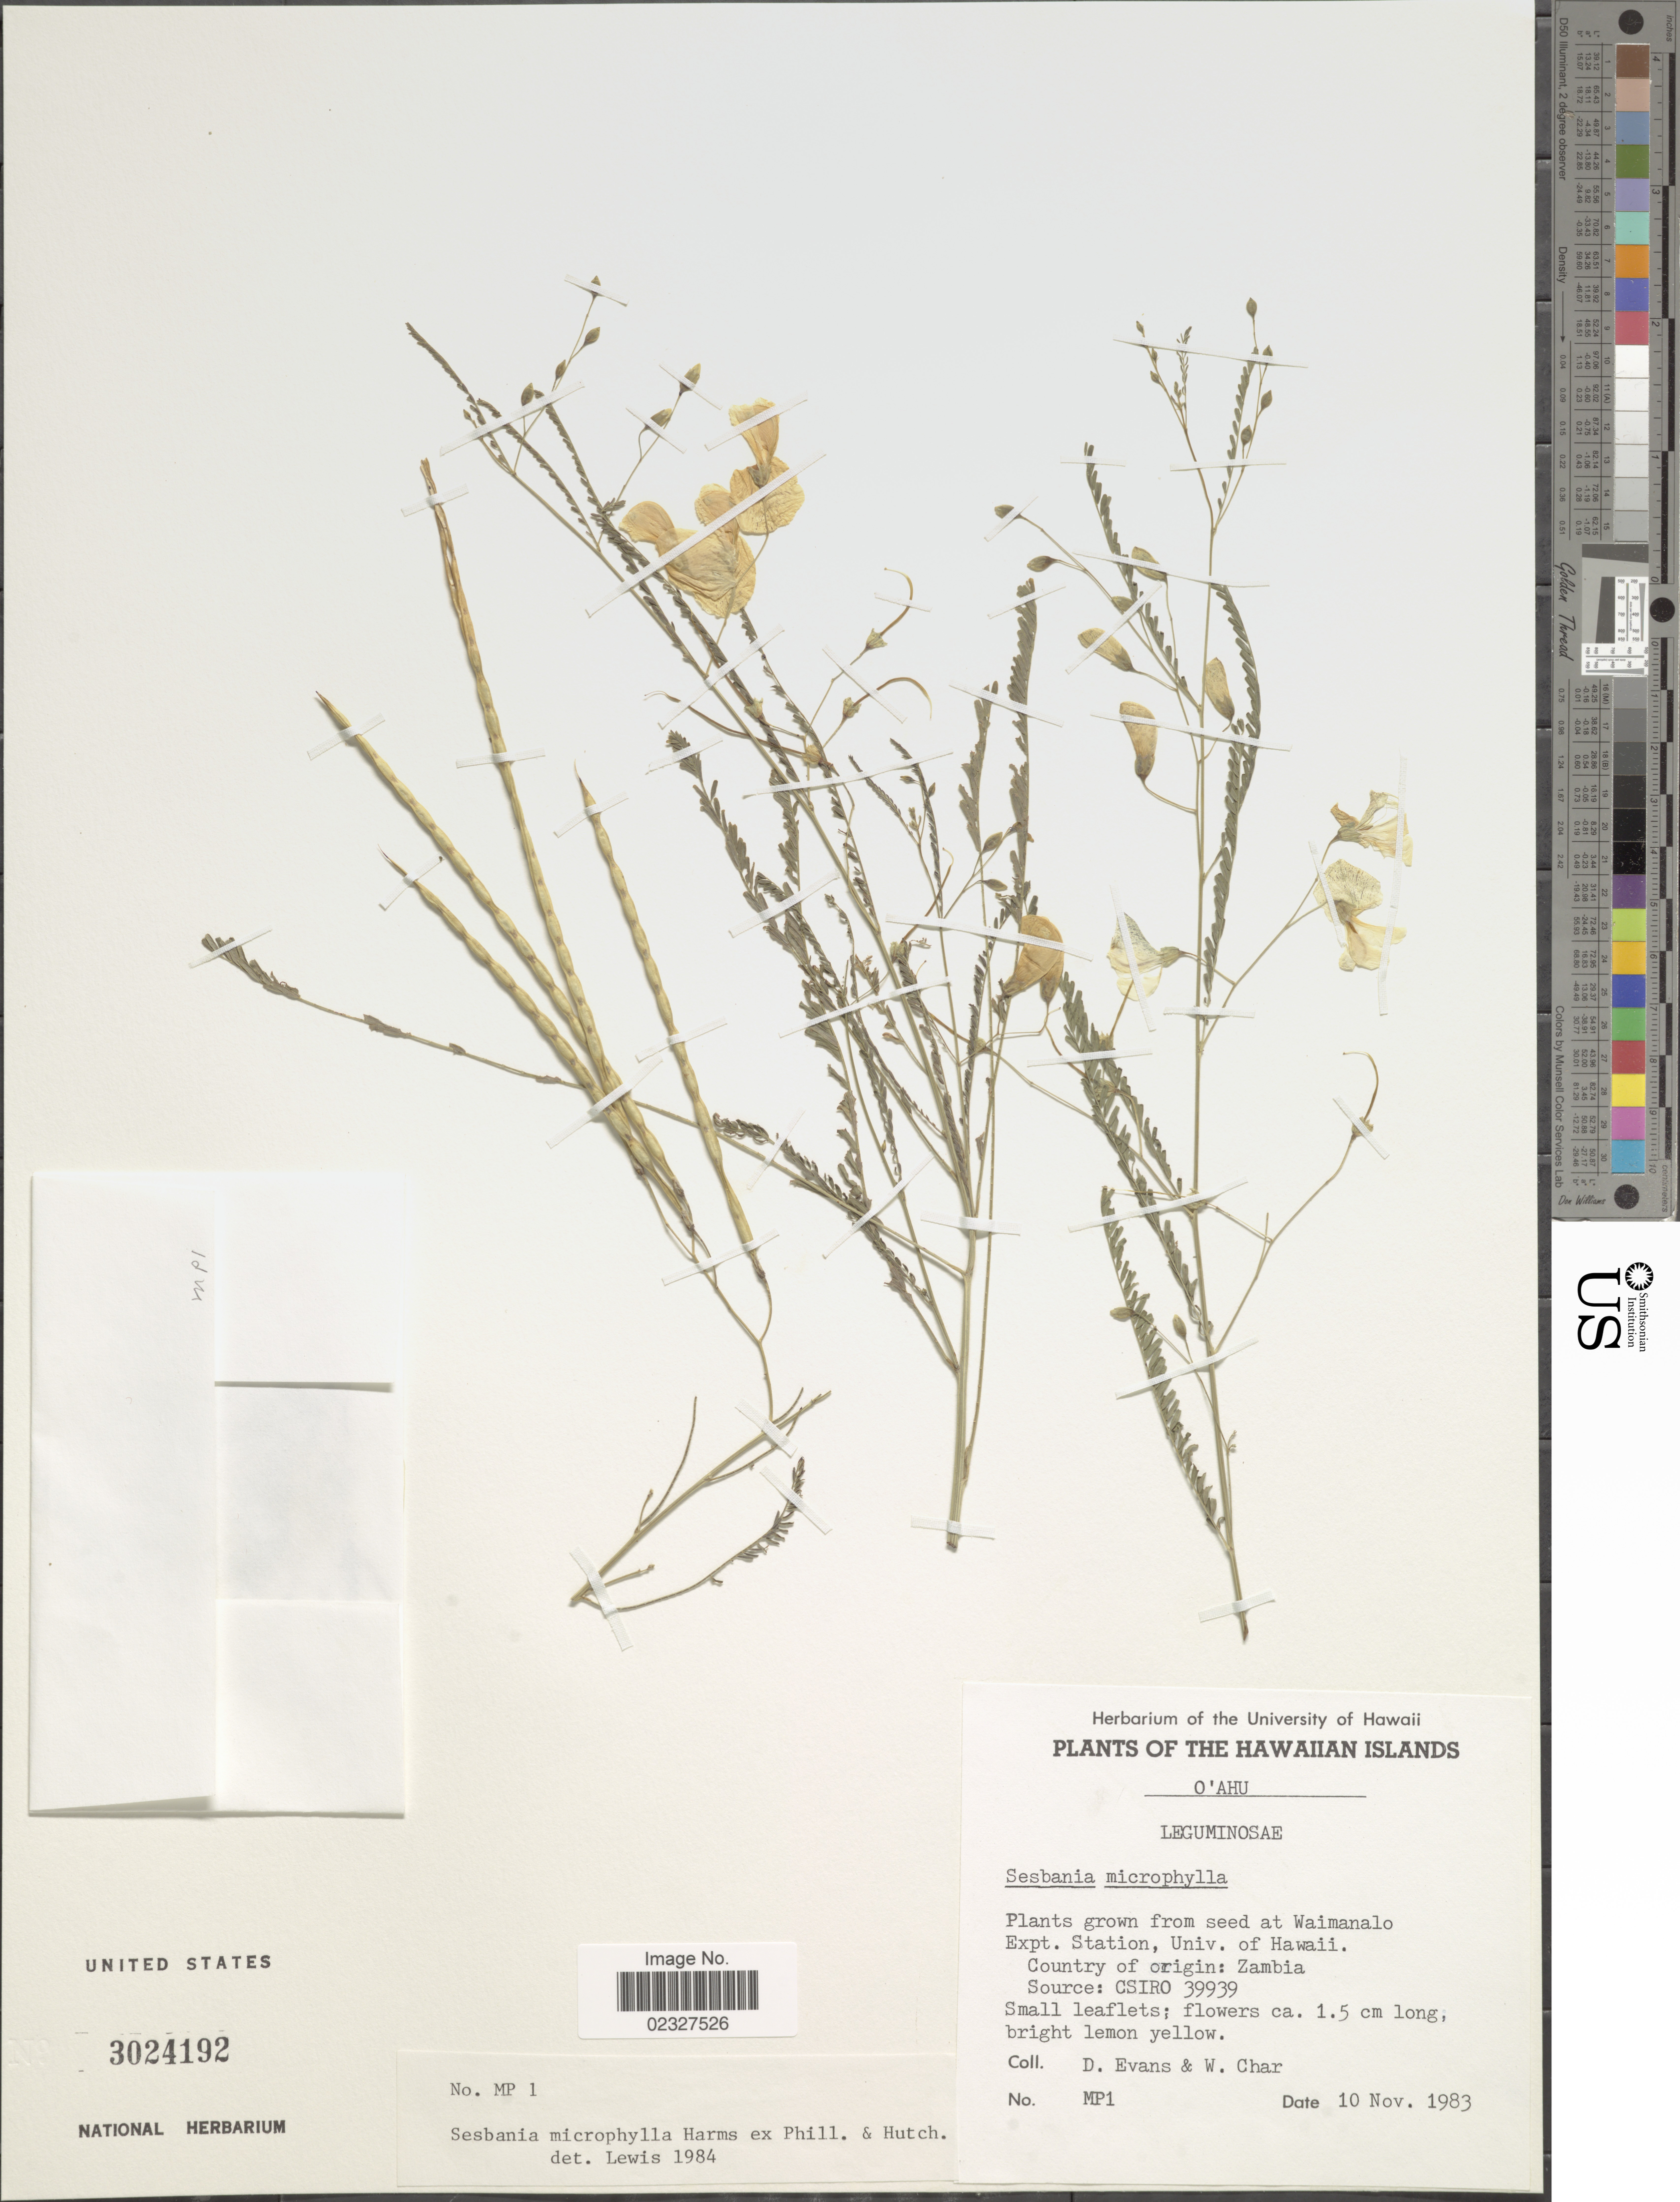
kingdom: Plantae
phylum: Tracheophyta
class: Magnoliopsida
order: Fabales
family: Fabaceae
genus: Sesbania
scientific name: Sesbania microphylla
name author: E. Phillips & Hutch.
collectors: D. Evans & W. Char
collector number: MP1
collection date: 1983-11-10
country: Zambia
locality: Grown from seed at Waimanalo, Expt. Station, Univ. of Hawaii, source: CSIRO 39939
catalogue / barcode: US 3024192